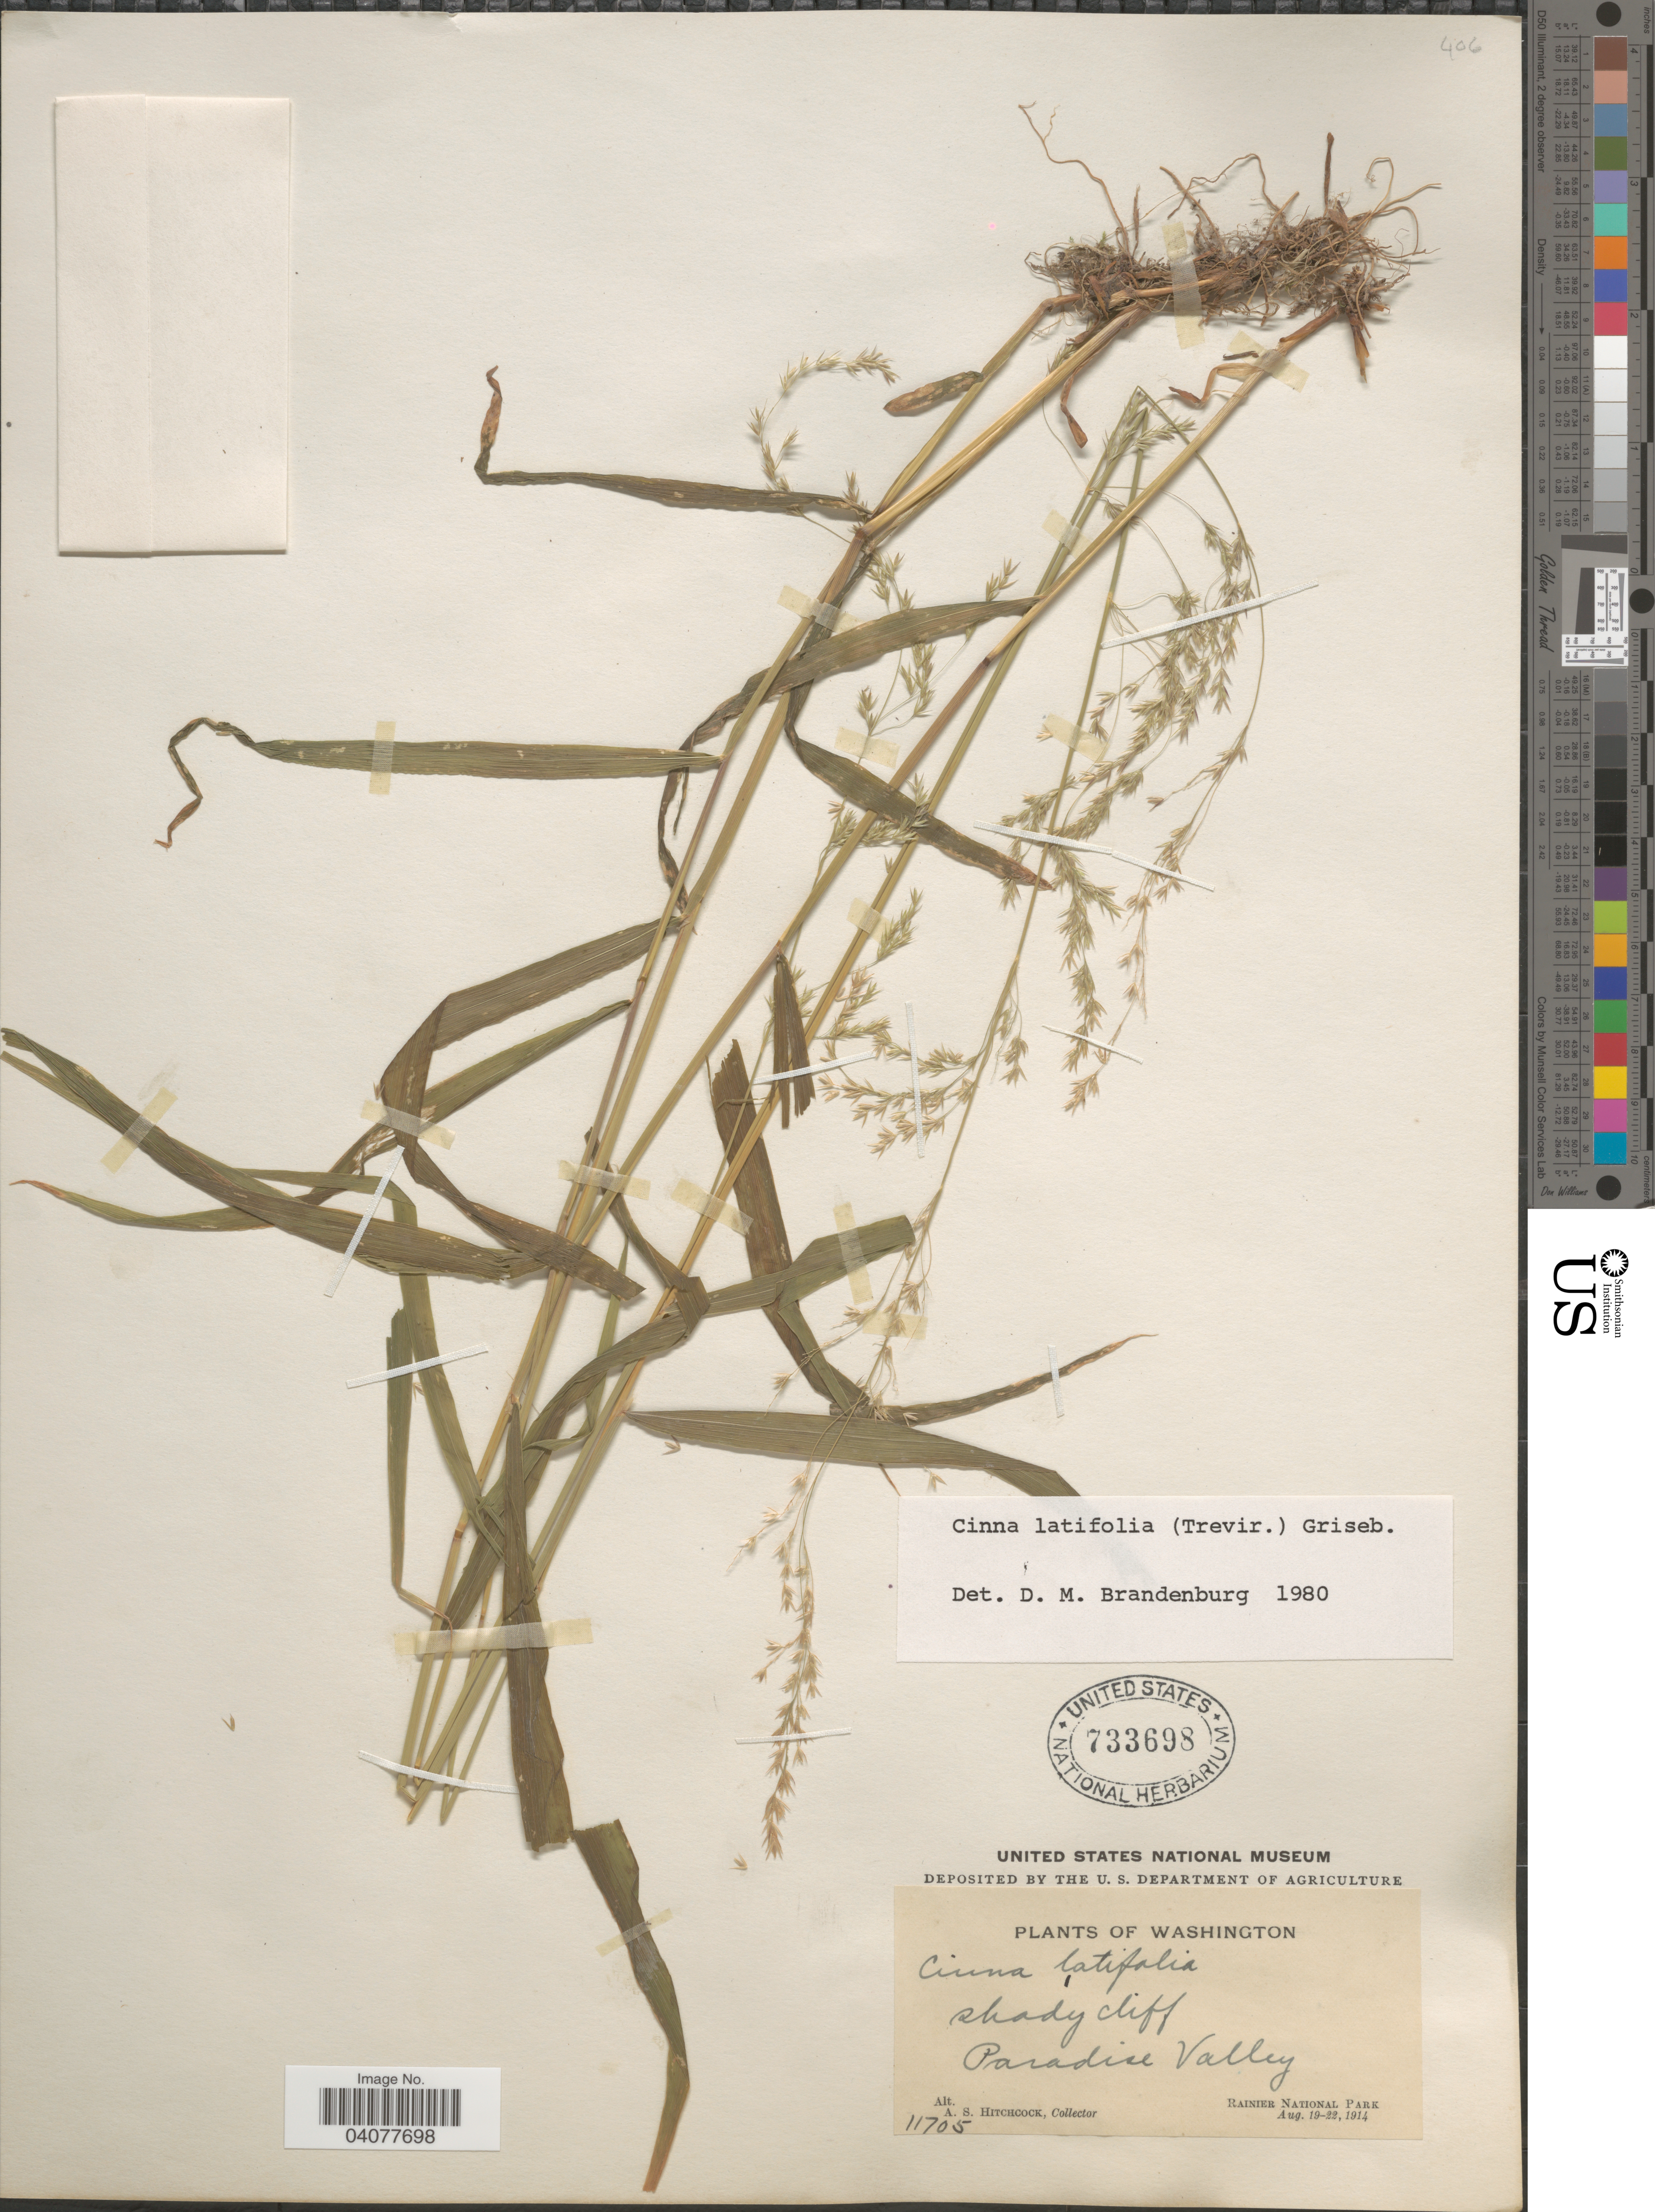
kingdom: Plantae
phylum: Tracheophyta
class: Liliopsida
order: Poales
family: Poaceae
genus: Cinna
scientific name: Cinna latifolia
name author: (Trevir. ex Goeppert) Griseb.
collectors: A. S. Hitchcock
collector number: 11705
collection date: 1914-08-19/1914-08-22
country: United States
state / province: Washington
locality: Shady cliff. Paradise Valley. Rainier National Park.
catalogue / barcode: US 733698